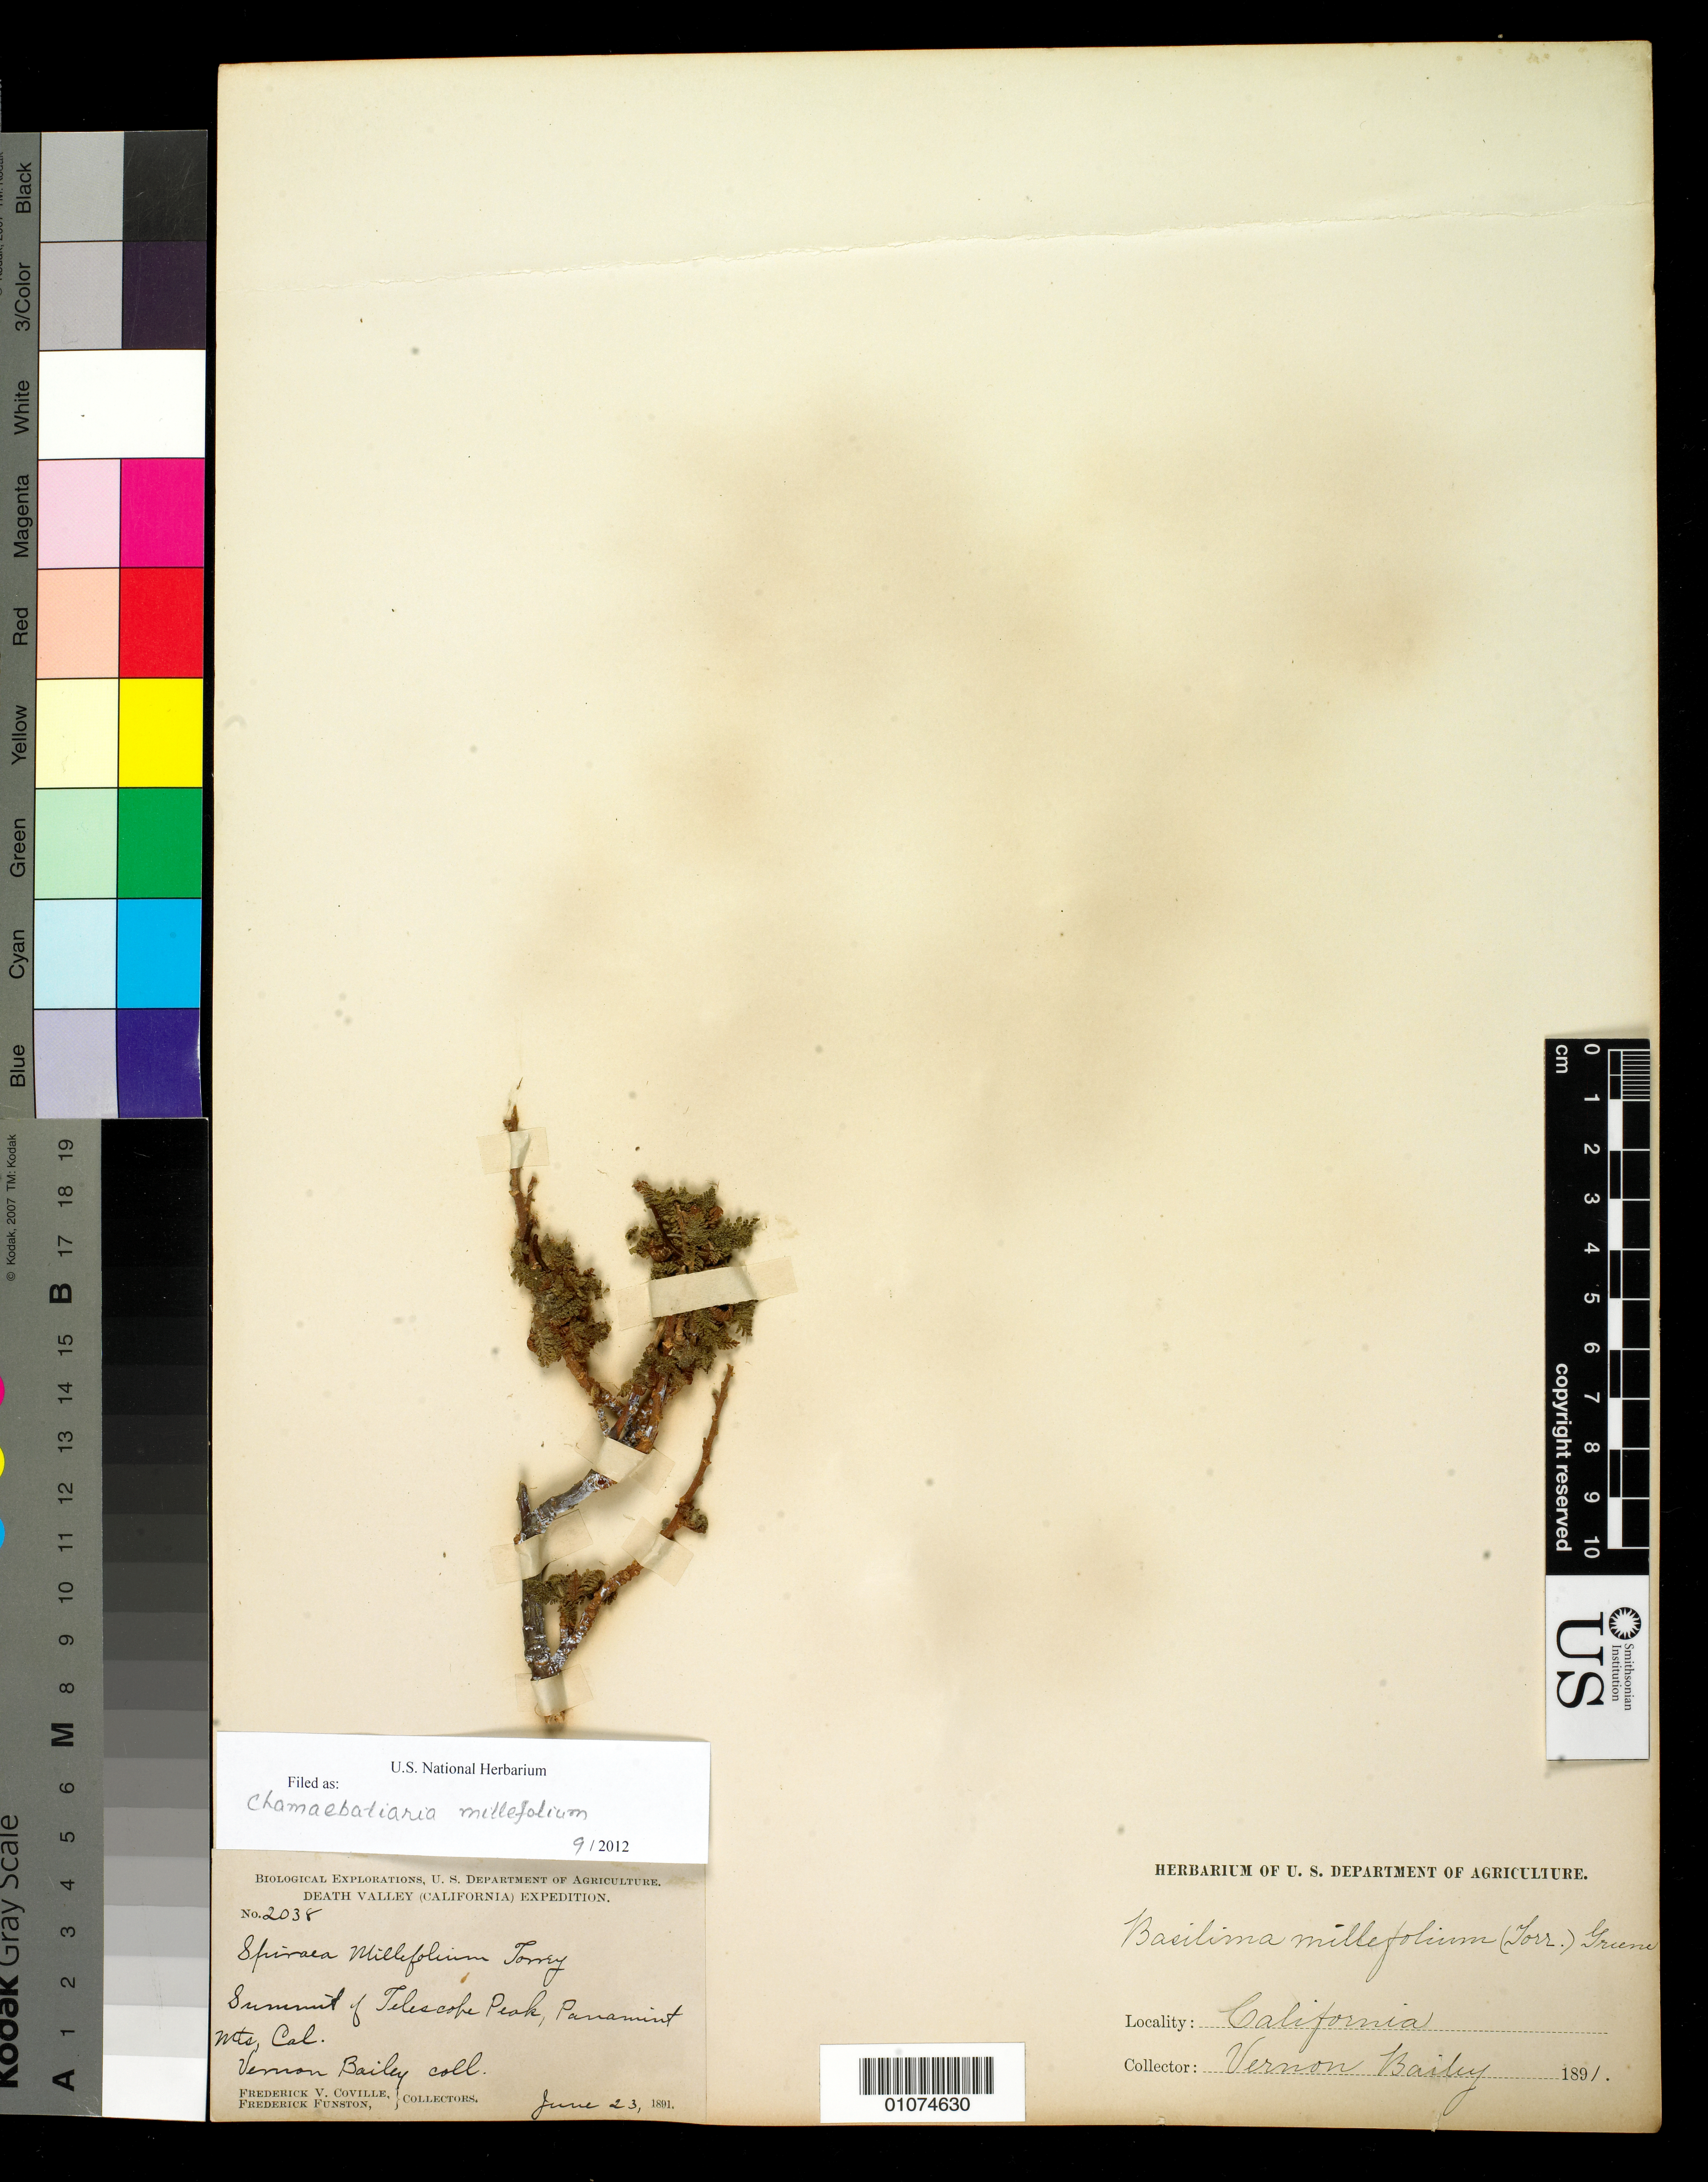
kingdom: Plantae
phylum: Tracheophyta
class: Magnoliopsida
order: Rosales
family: Rosaceae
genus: Chamaebatiaria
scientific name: Chamaebatiaria millefolium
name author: (Torr.) Maxim.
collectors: V. O. Bailey, F. V. Coville & F. Funston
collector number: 2038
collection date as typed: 23 Jun 1891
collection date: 1891-06-23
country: United States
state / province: California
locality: Summit of Telescope Peak, Panamint Mts.